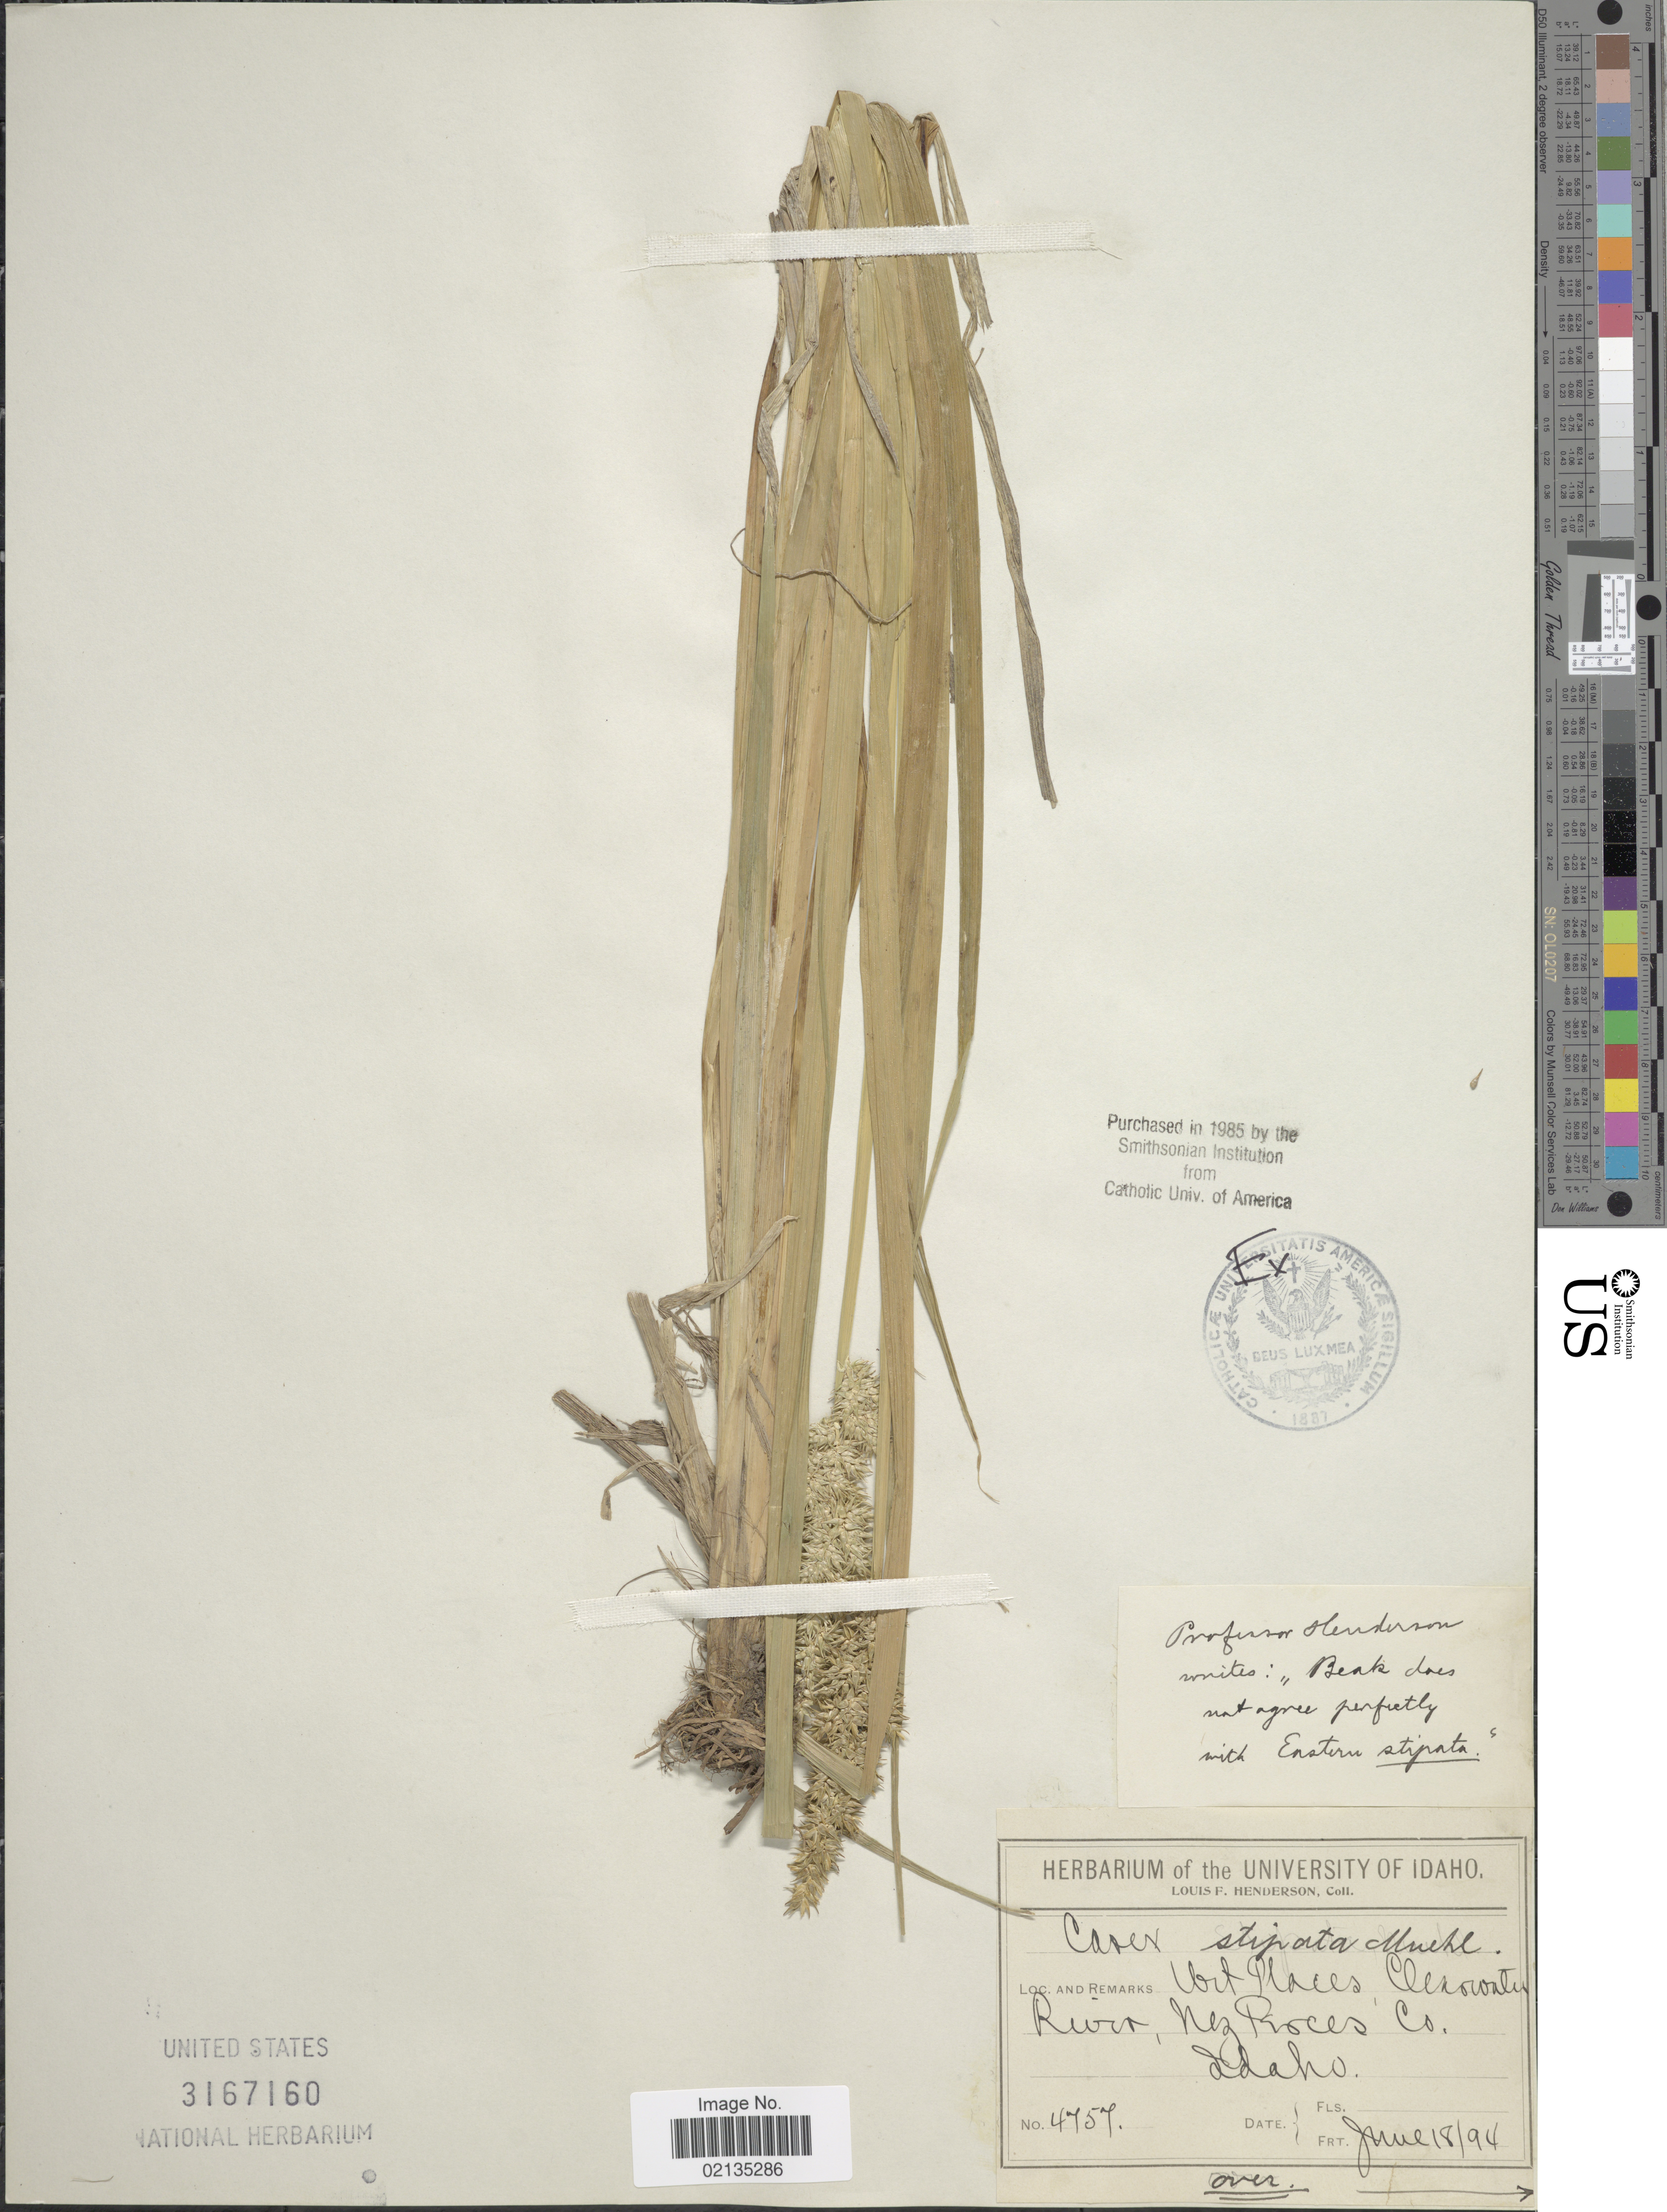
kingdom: Plantae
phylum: Tracheophyta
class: Liliopsida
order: Poales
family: Cyperaceae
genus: Carex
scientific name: Carex stipata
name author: Muhl. ex Willd.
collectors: L. Henderson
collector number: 4757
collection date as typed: Transcribed d/m/y: 18/6/94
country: United States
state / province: Idaho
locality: Wet places, Clearwater River, Nez Pecos Co.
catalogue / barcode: US 3167160